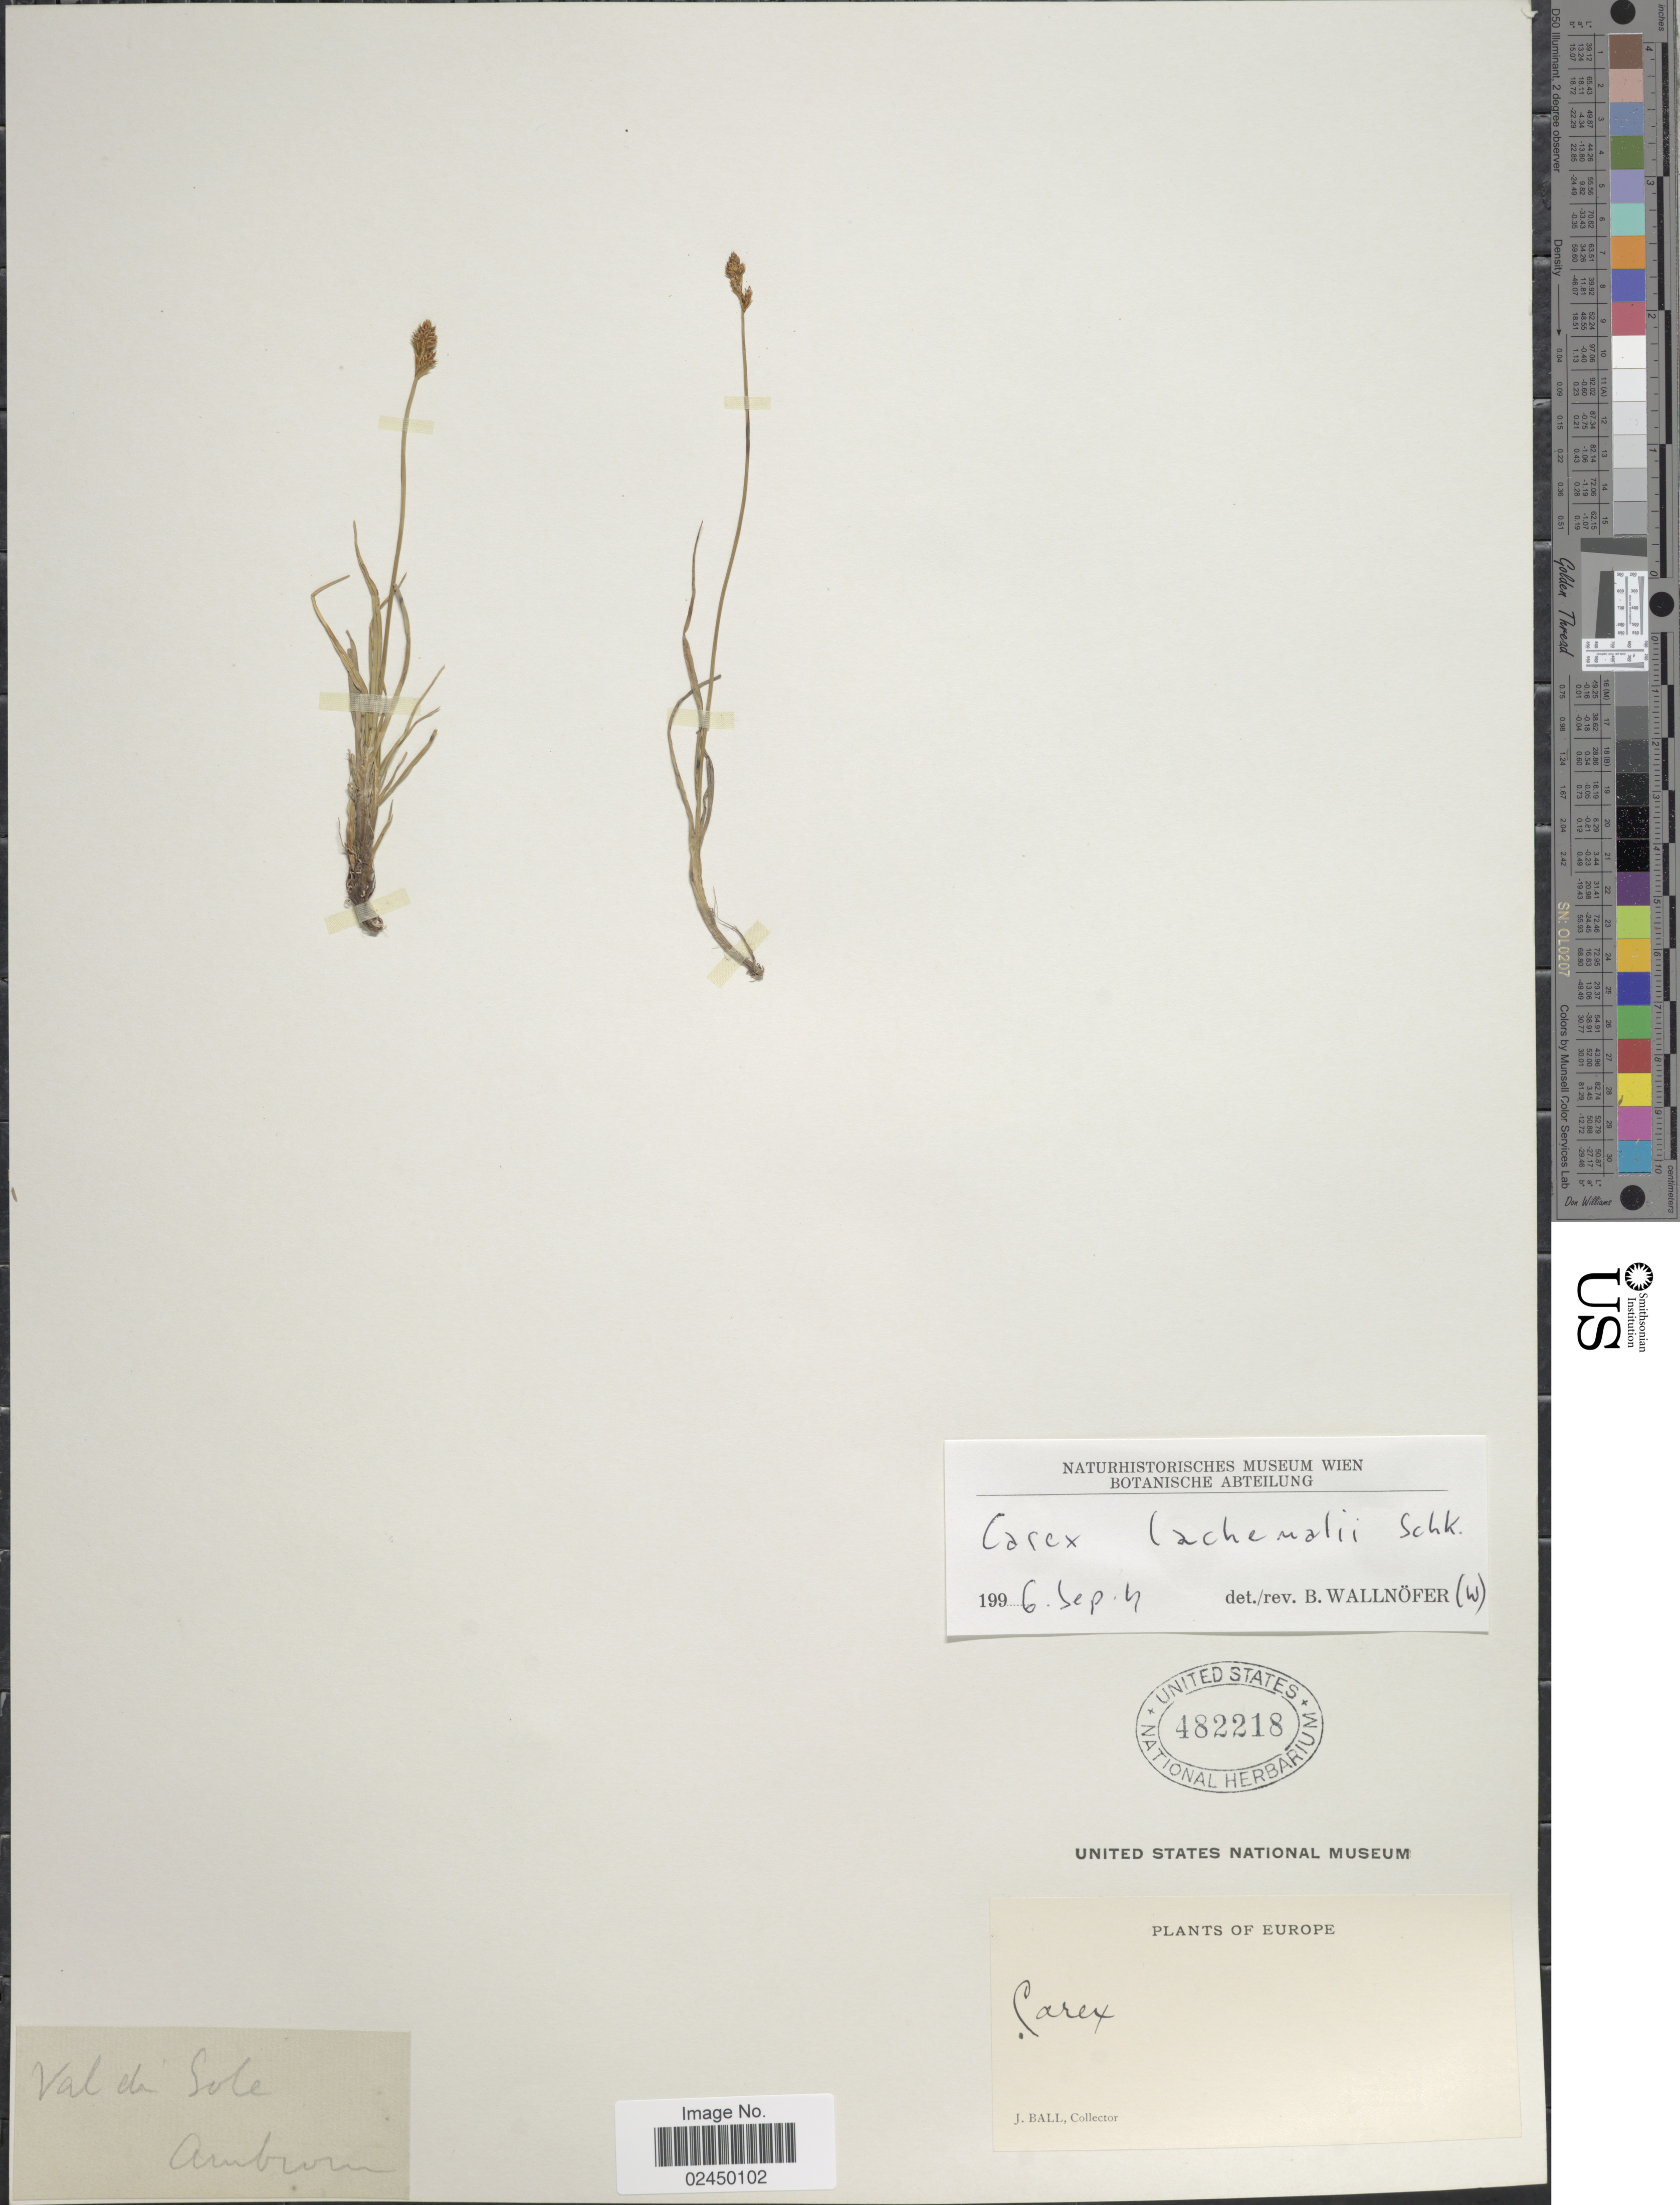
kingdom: Plantae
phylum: Tracheophyta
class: Liliopsida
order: Poales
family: Cyperaceae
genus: Carex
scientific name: Carex lachenalii subsp. lachenalii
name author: Schkuhr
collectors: J. Ball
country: Italy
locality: Val de Sole, Amburn, Europe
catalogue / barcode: US 482218